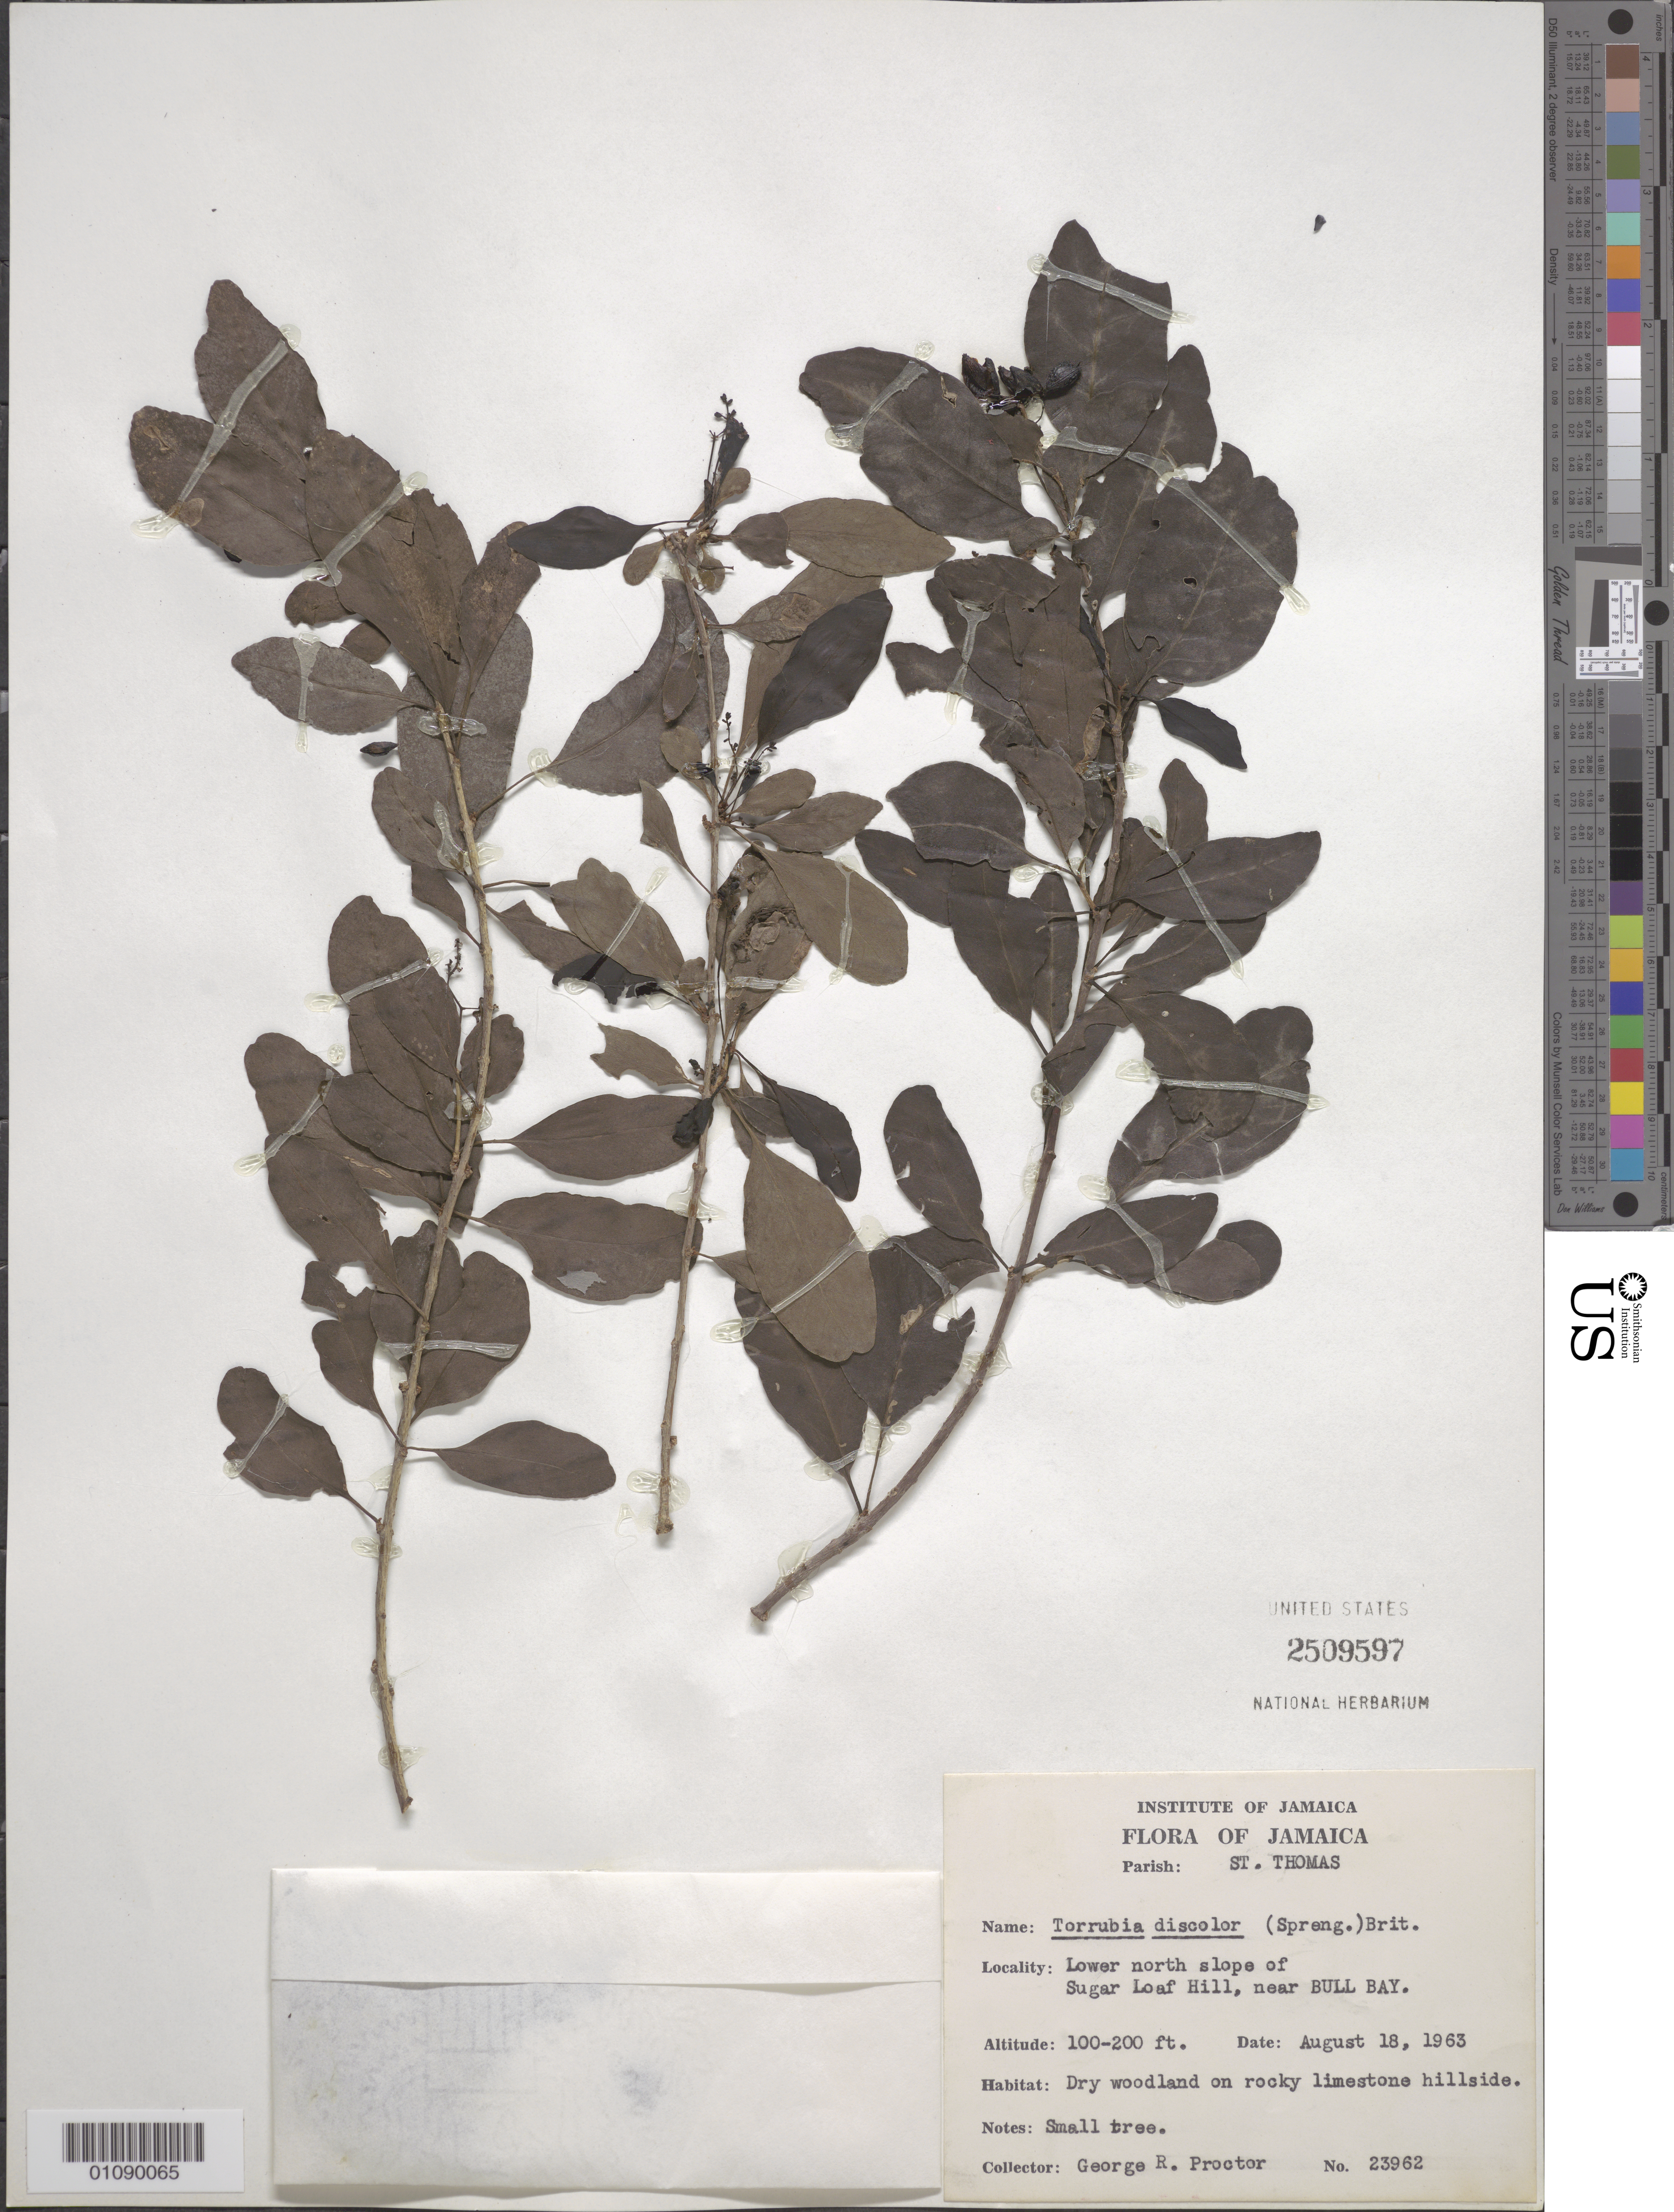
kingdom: Plantae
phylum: Tracheophyta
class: Magnoliopsida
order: Caryophyllales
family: Nyctaginaceae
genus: Guapira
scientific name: Guapira discolor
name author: (Spreng.) Little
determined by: Strong, Mark T., (BOT), Smithsonian Institution - National Museum of Natural History (UNITED STATES)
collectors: G. R. Proctor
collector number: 23962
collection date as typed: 18 Aug 1963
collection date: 1963-08-18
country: Jamaica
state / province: Saint Thomas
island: Jamaica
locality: Near Bull Bay, lower N slope of Sugar Loaf Hill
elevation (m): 30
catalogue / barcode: US 2509597